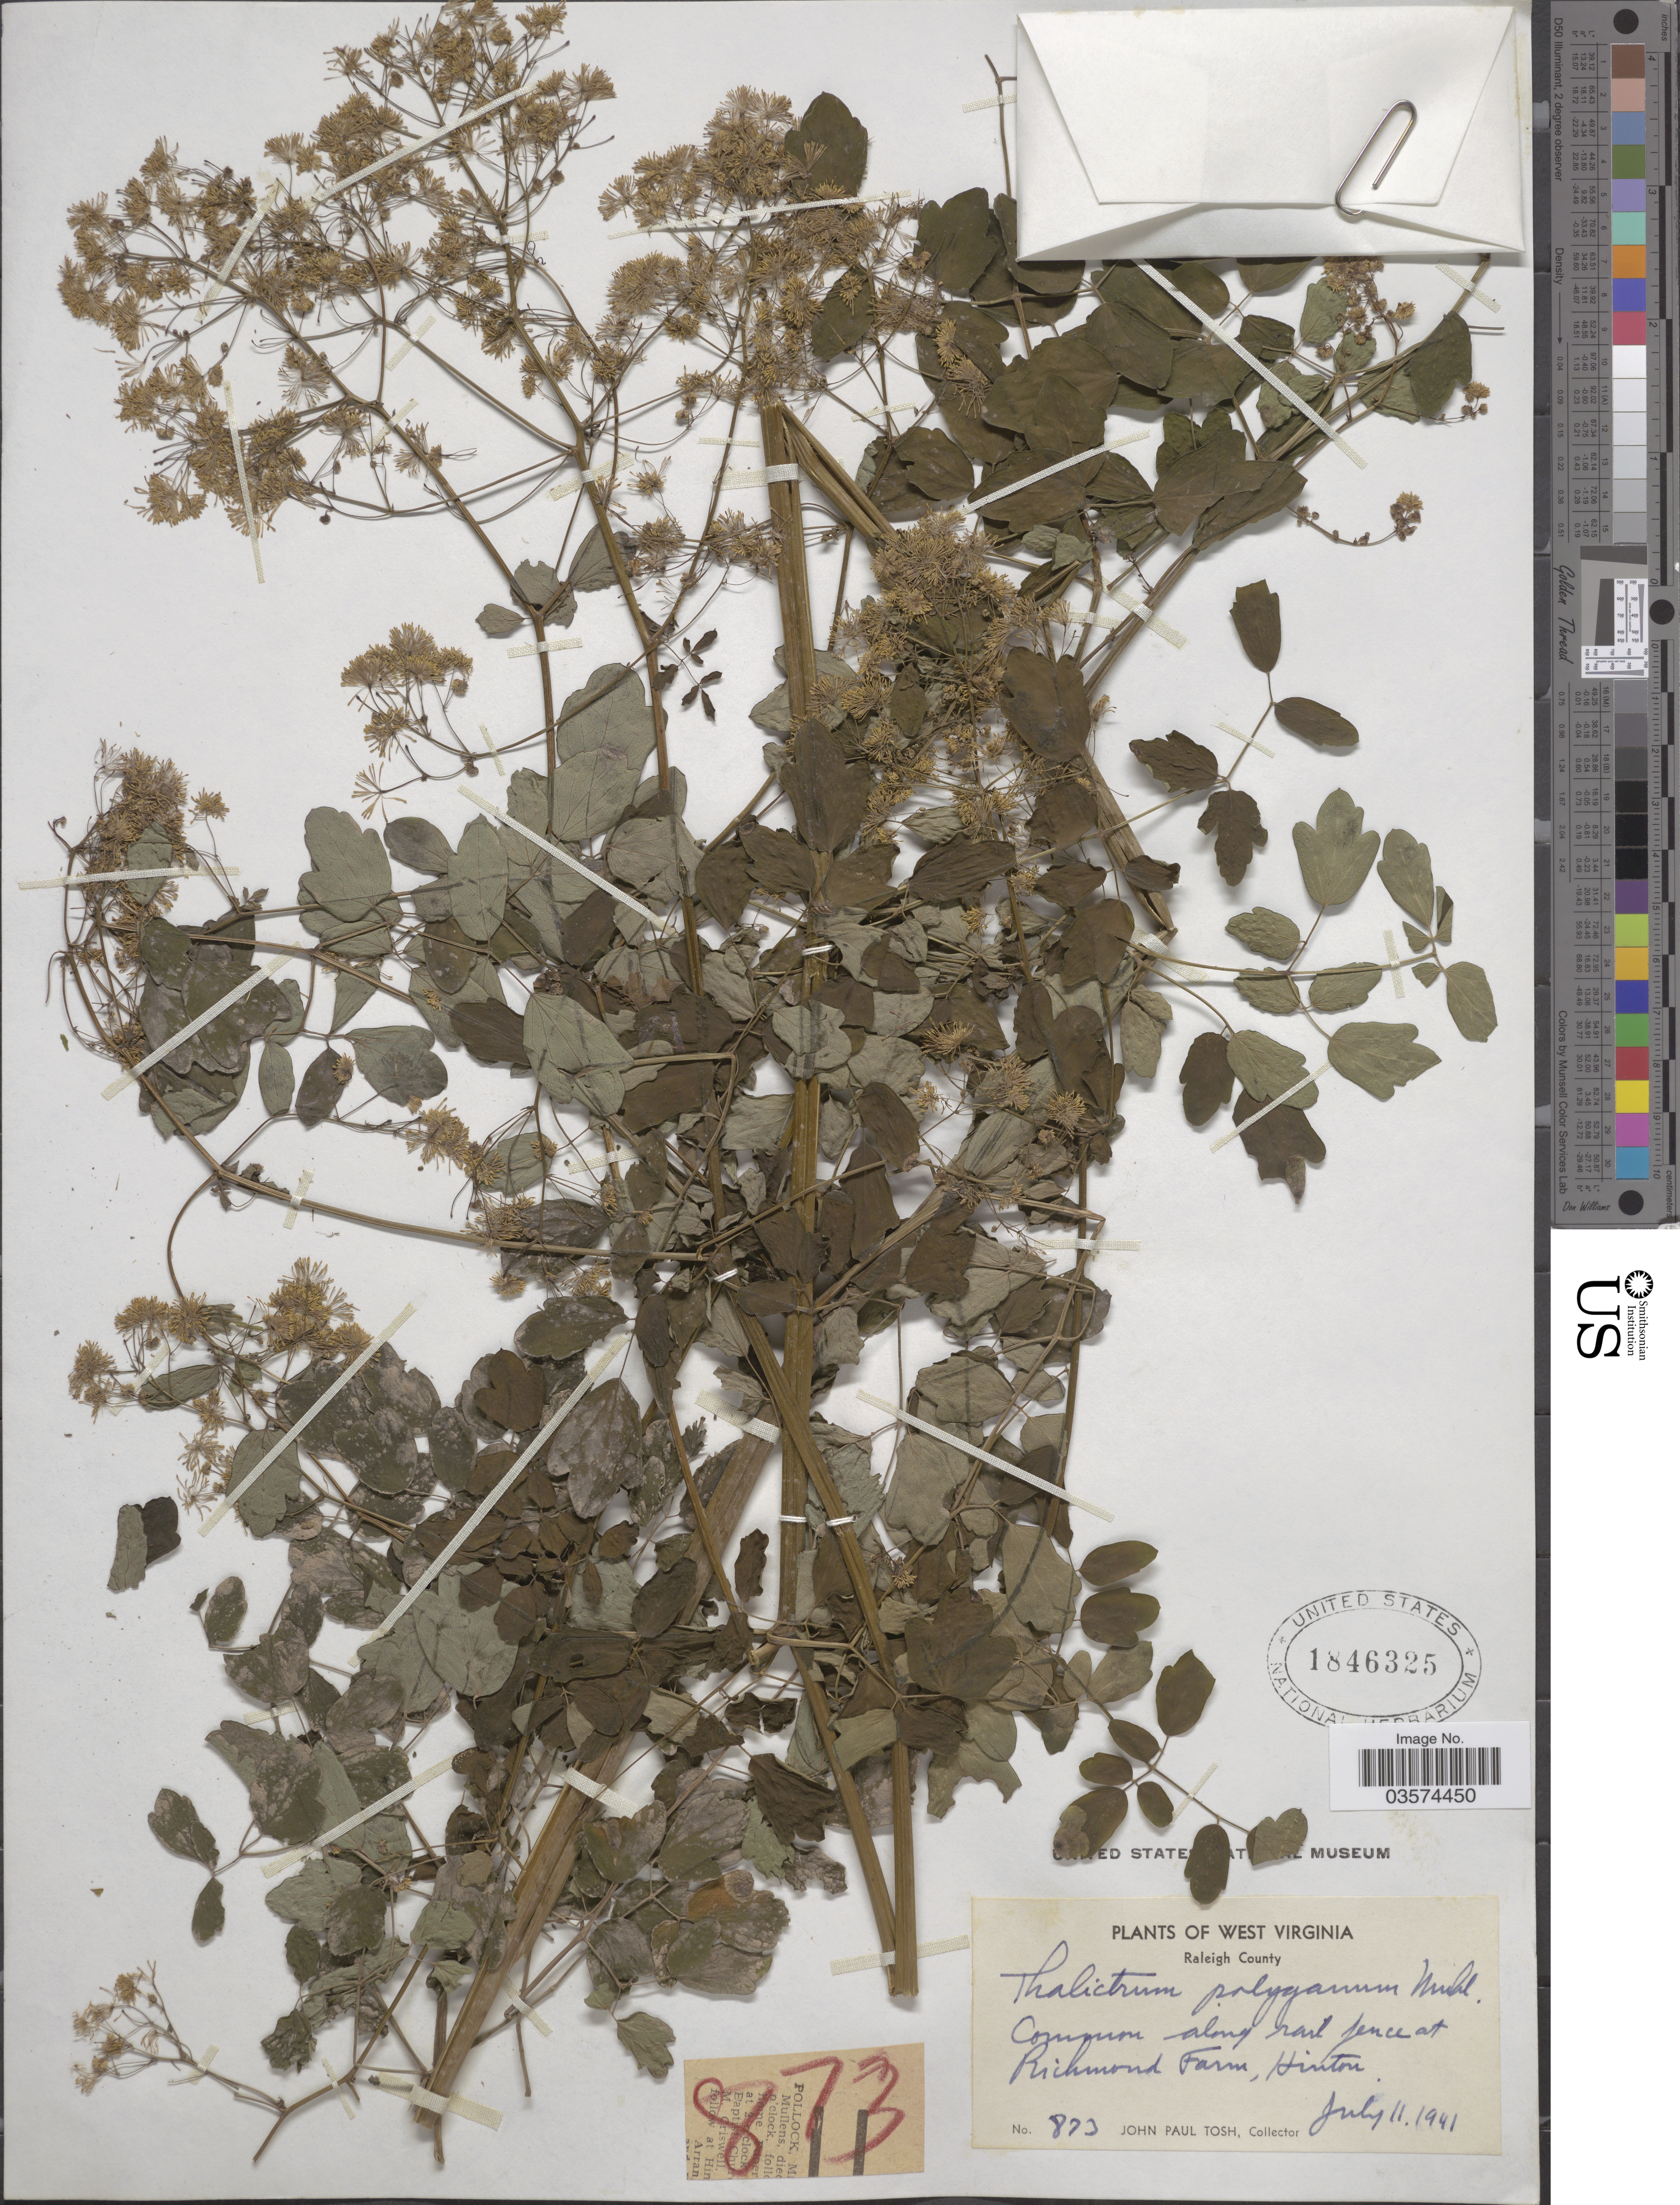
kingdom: Plantae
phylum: Tracheophyta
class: Magnoliopsida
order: Ranunculales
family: Ranunculaceae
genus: Thalictrum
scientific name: Thalictrum pubescens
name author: Pursh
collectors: J. Tosh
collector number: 873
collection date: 1941-07-11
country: United States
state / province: West Virginia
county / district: Raleigh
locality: Raleigh County. Common along rail fence at Richmond Farm, Hinton.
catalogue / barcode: US 1846325